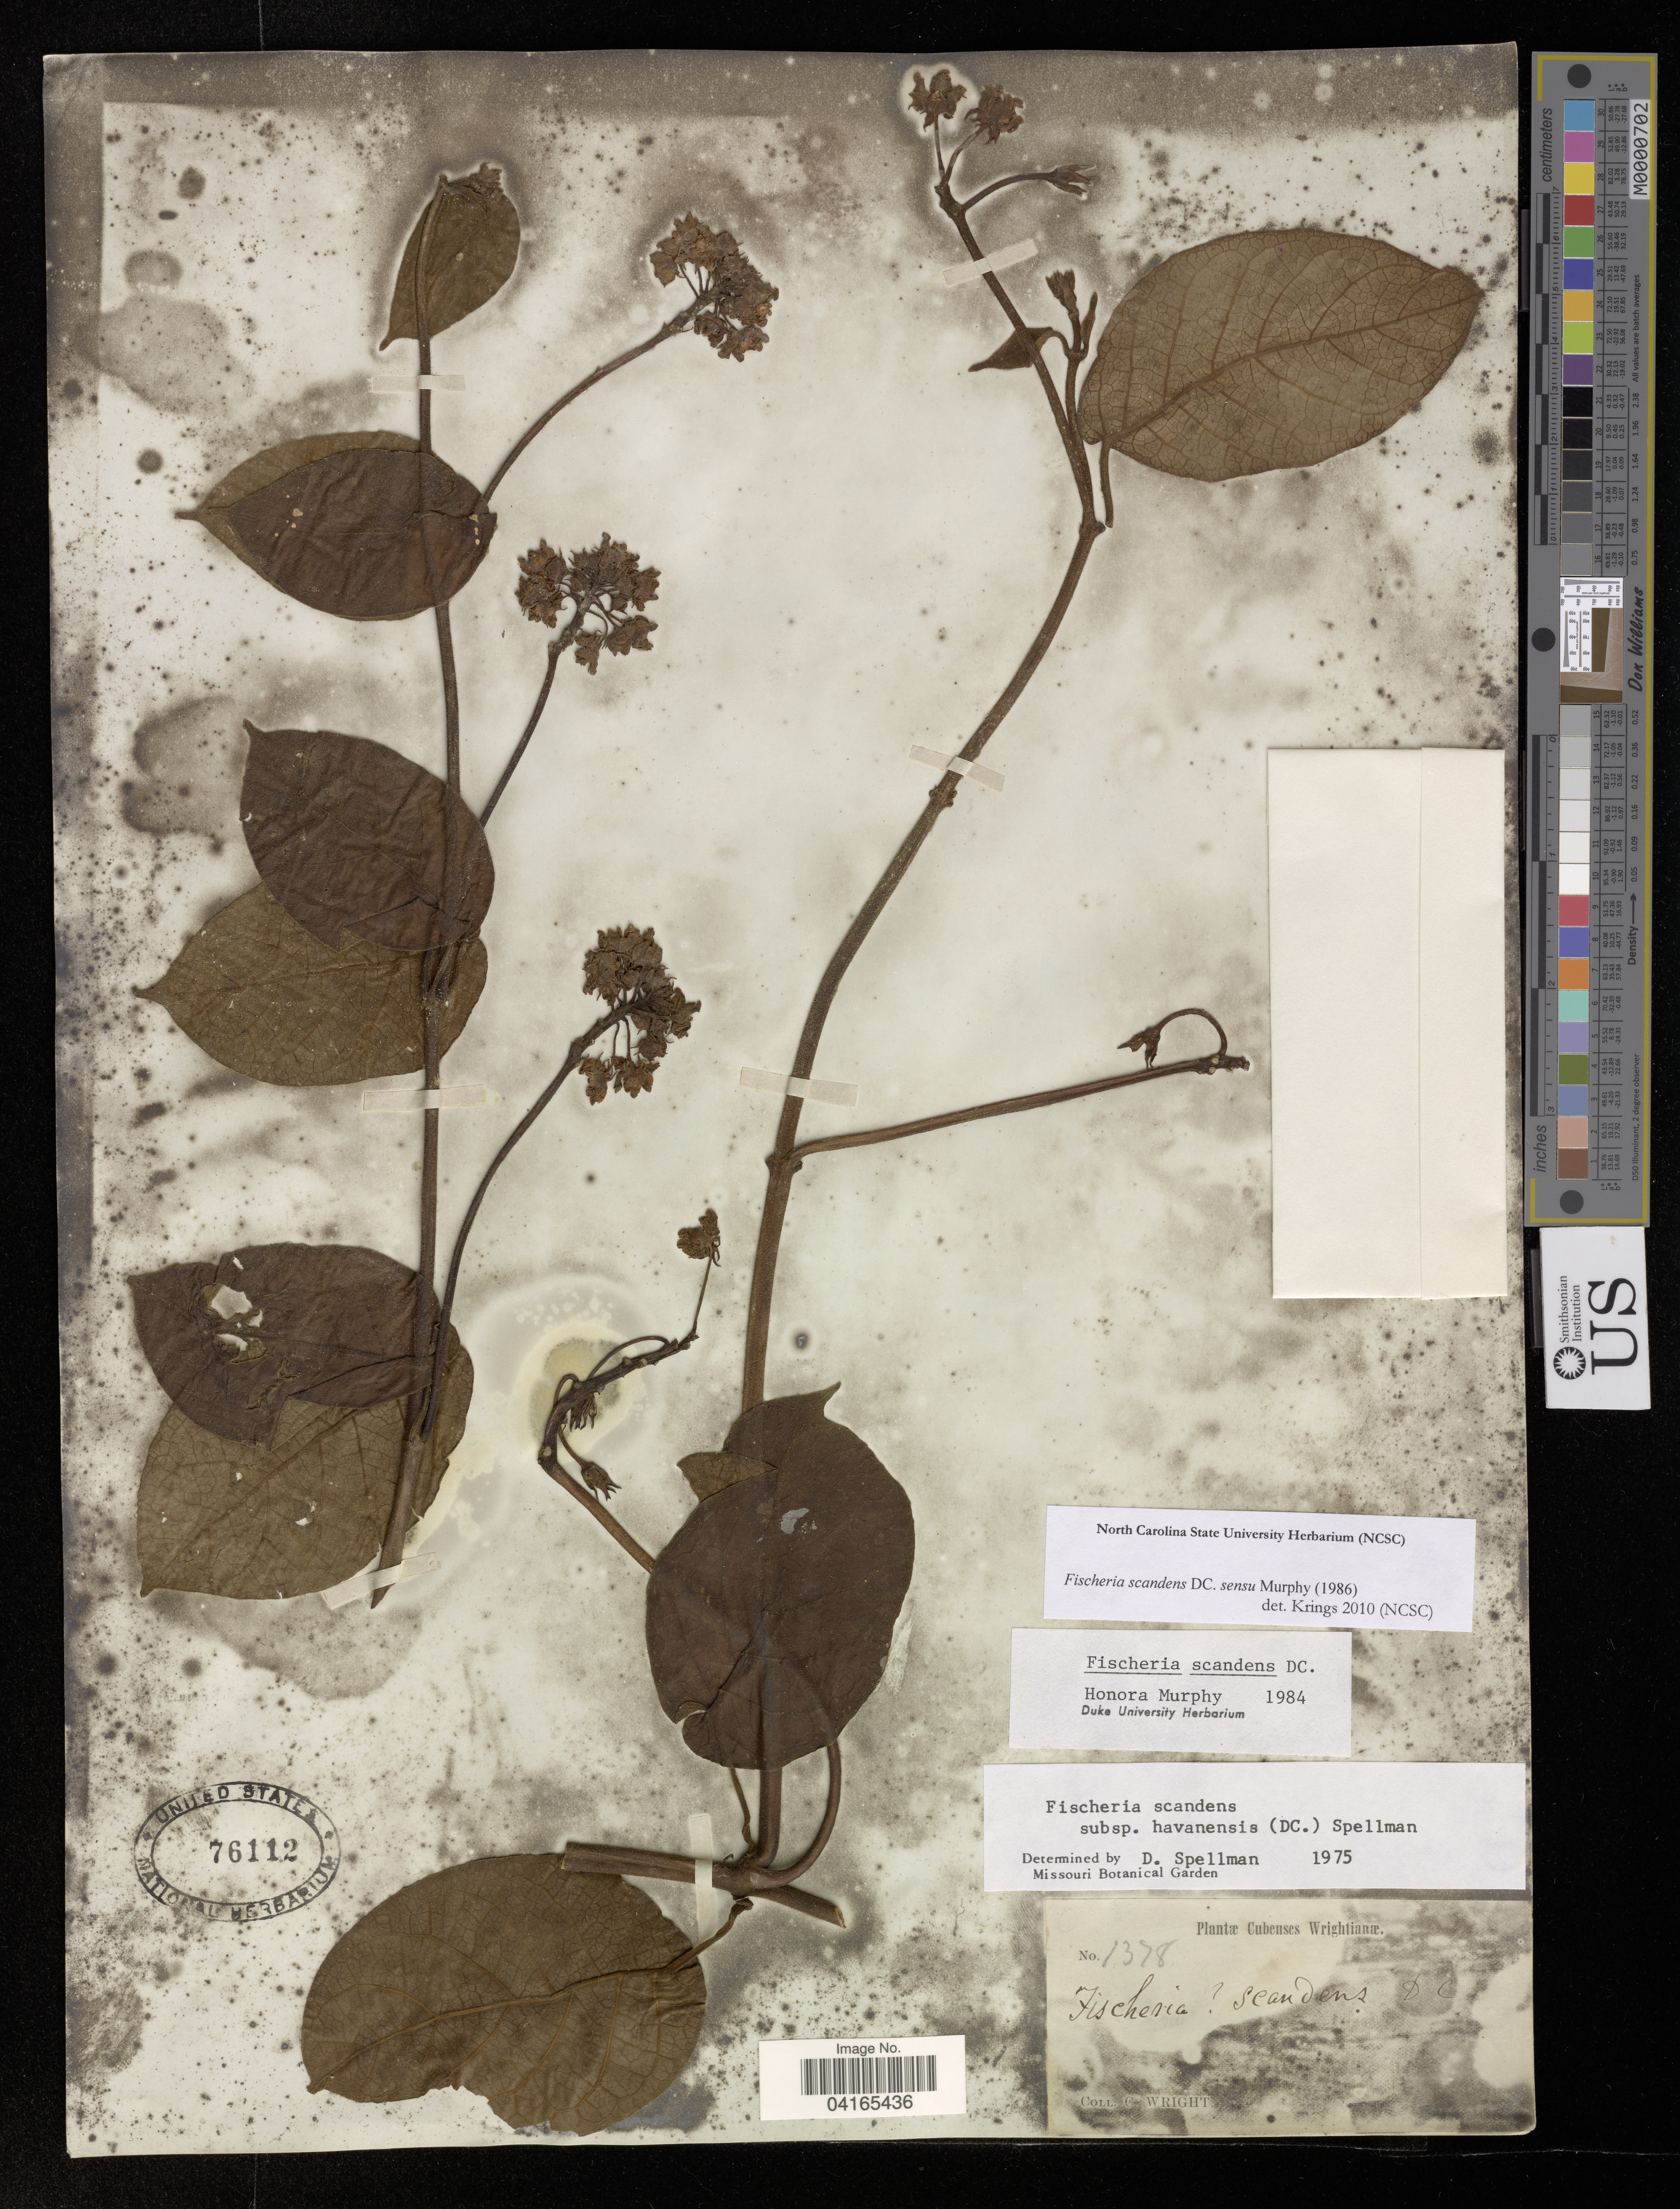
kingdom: Plantae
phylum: Tracheophyta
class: Magnoliopsida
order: Gentianales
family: Apocynaceae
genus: Fischeria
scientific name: Fischeria scandens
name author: DC.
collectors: C. Wright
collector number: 1378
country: Cuba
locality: Plantae Cubenses.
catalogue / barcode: US 76112